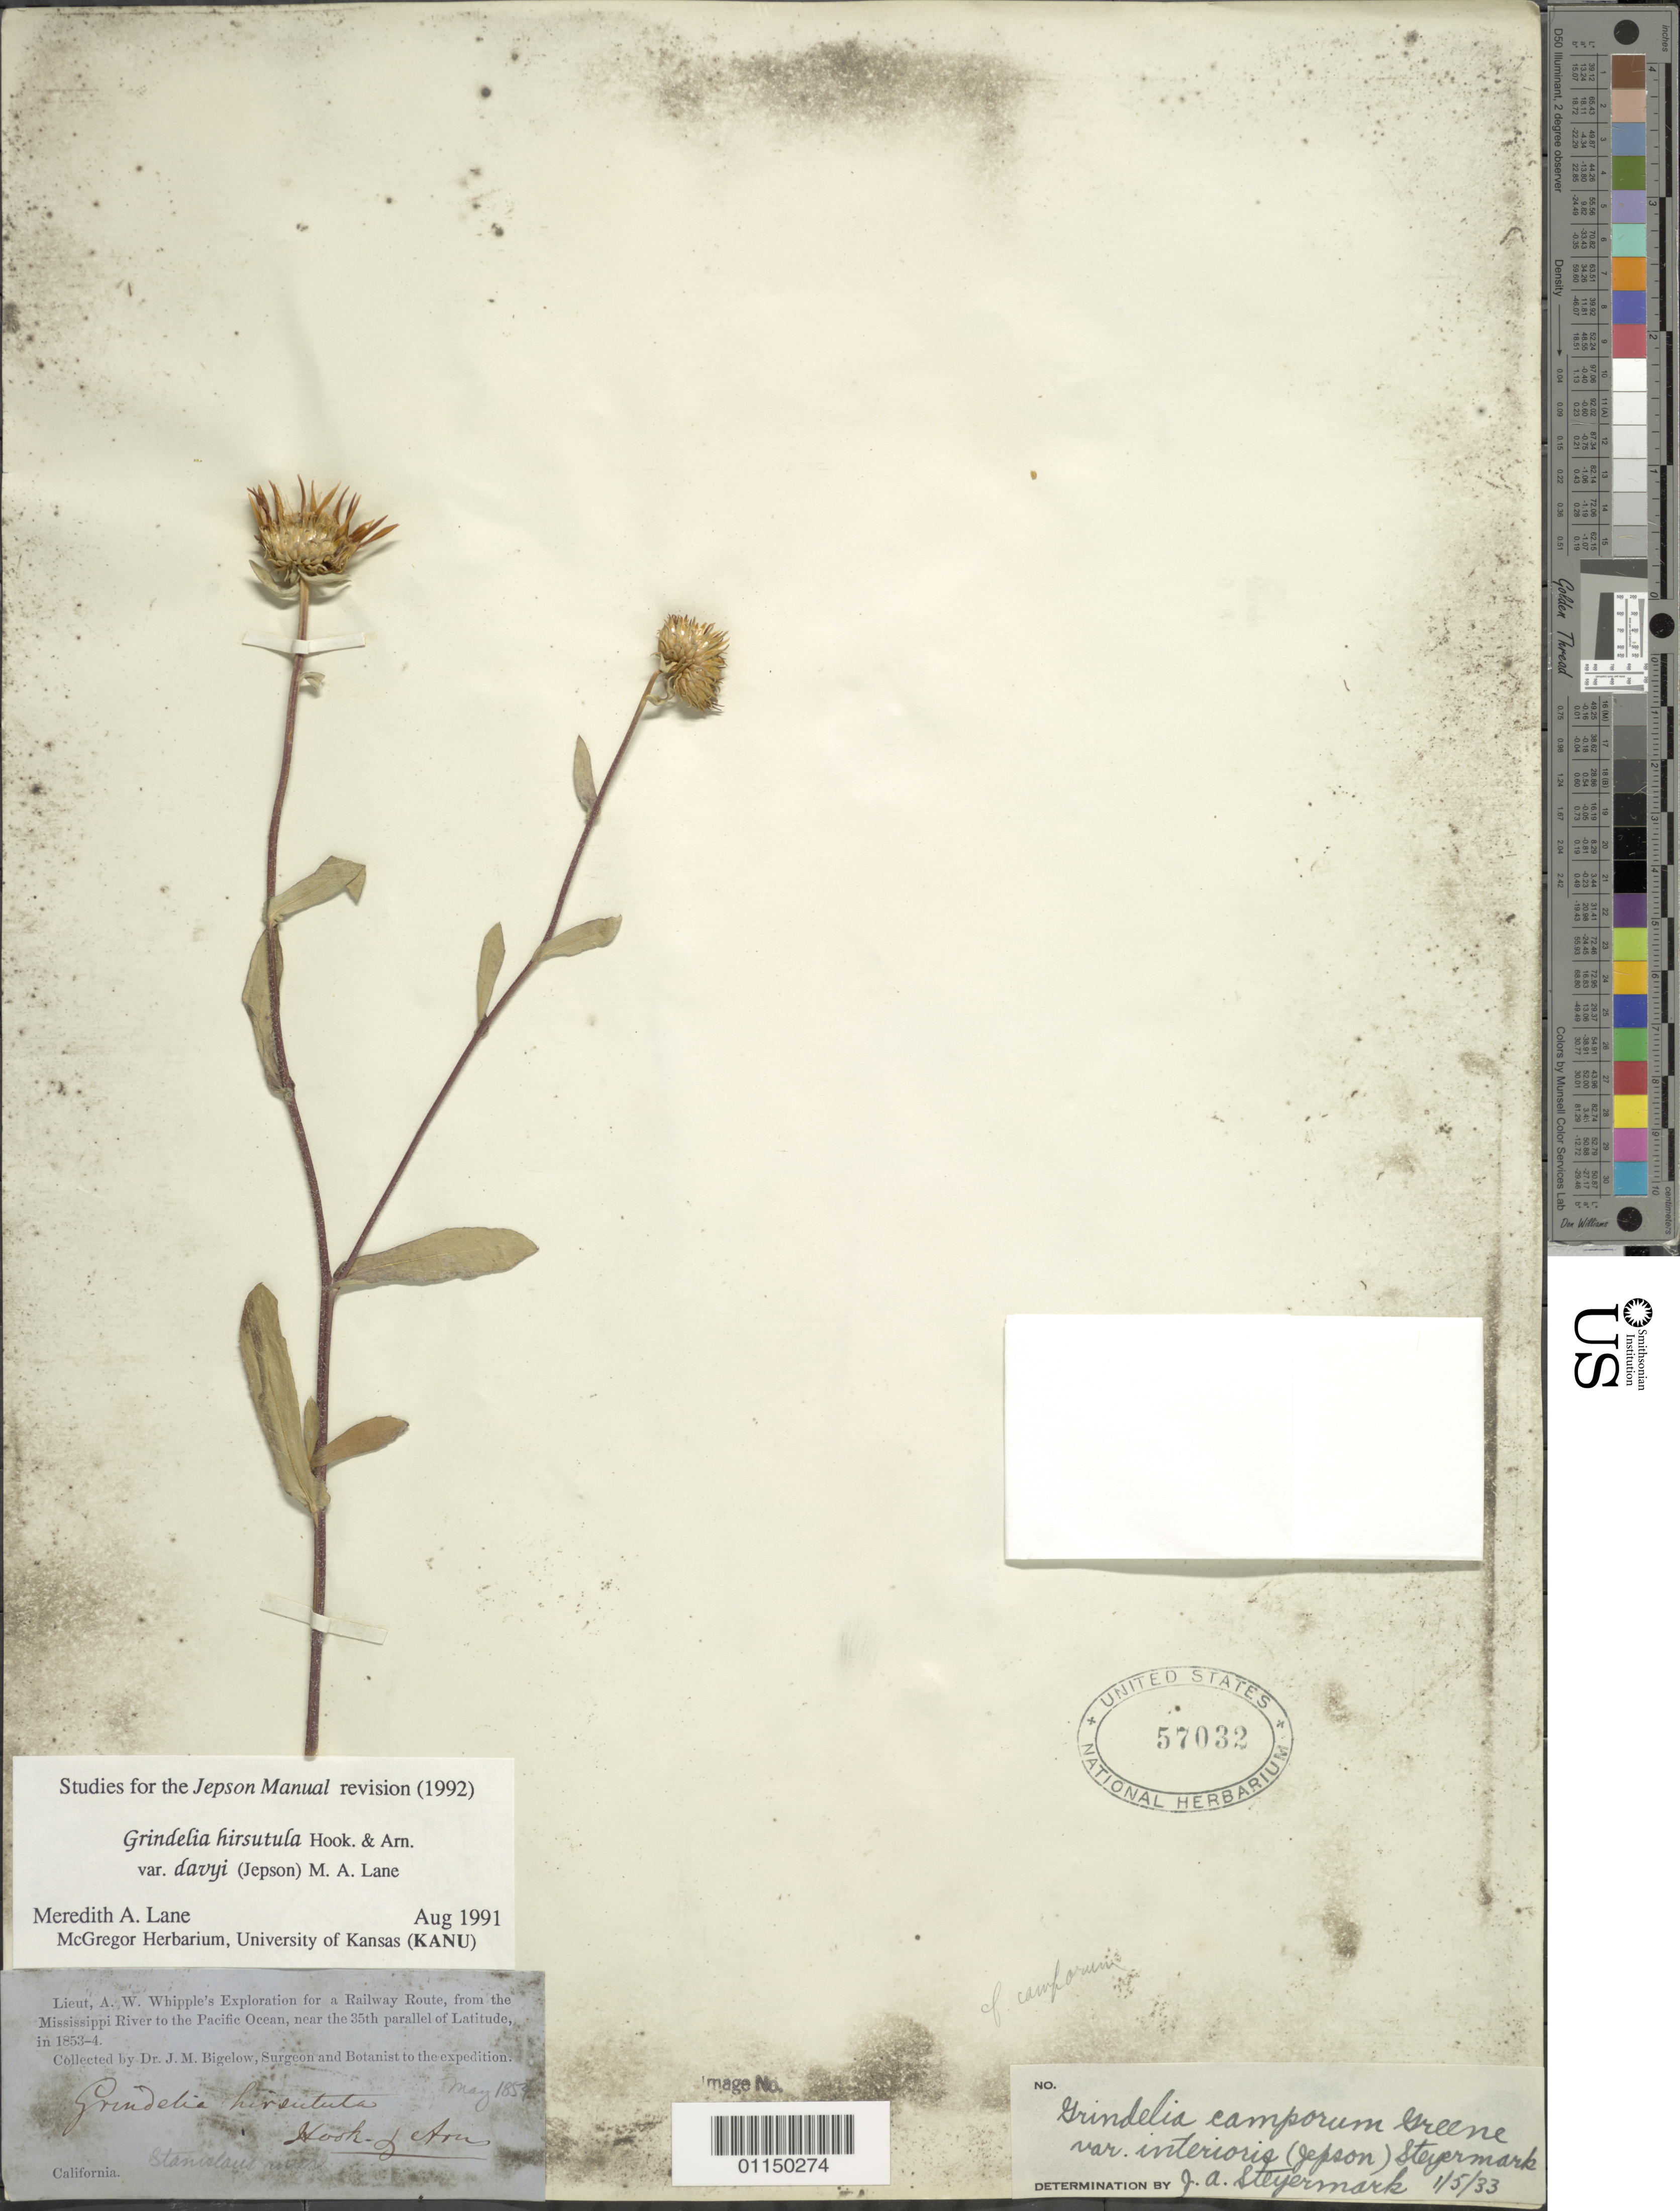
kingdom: Plantae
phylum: Tracheophyta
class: Magnoliopsida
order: Asterales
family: Asteraceae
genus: Grindelia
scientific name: Grindelia hirsutula var. davyi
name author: (Jeps.) M.A. Lane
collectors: J. M. Bigelow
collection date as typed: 1853 to -- --- 1854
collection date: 1853/1854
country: United States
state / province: California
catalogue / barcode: US 57032